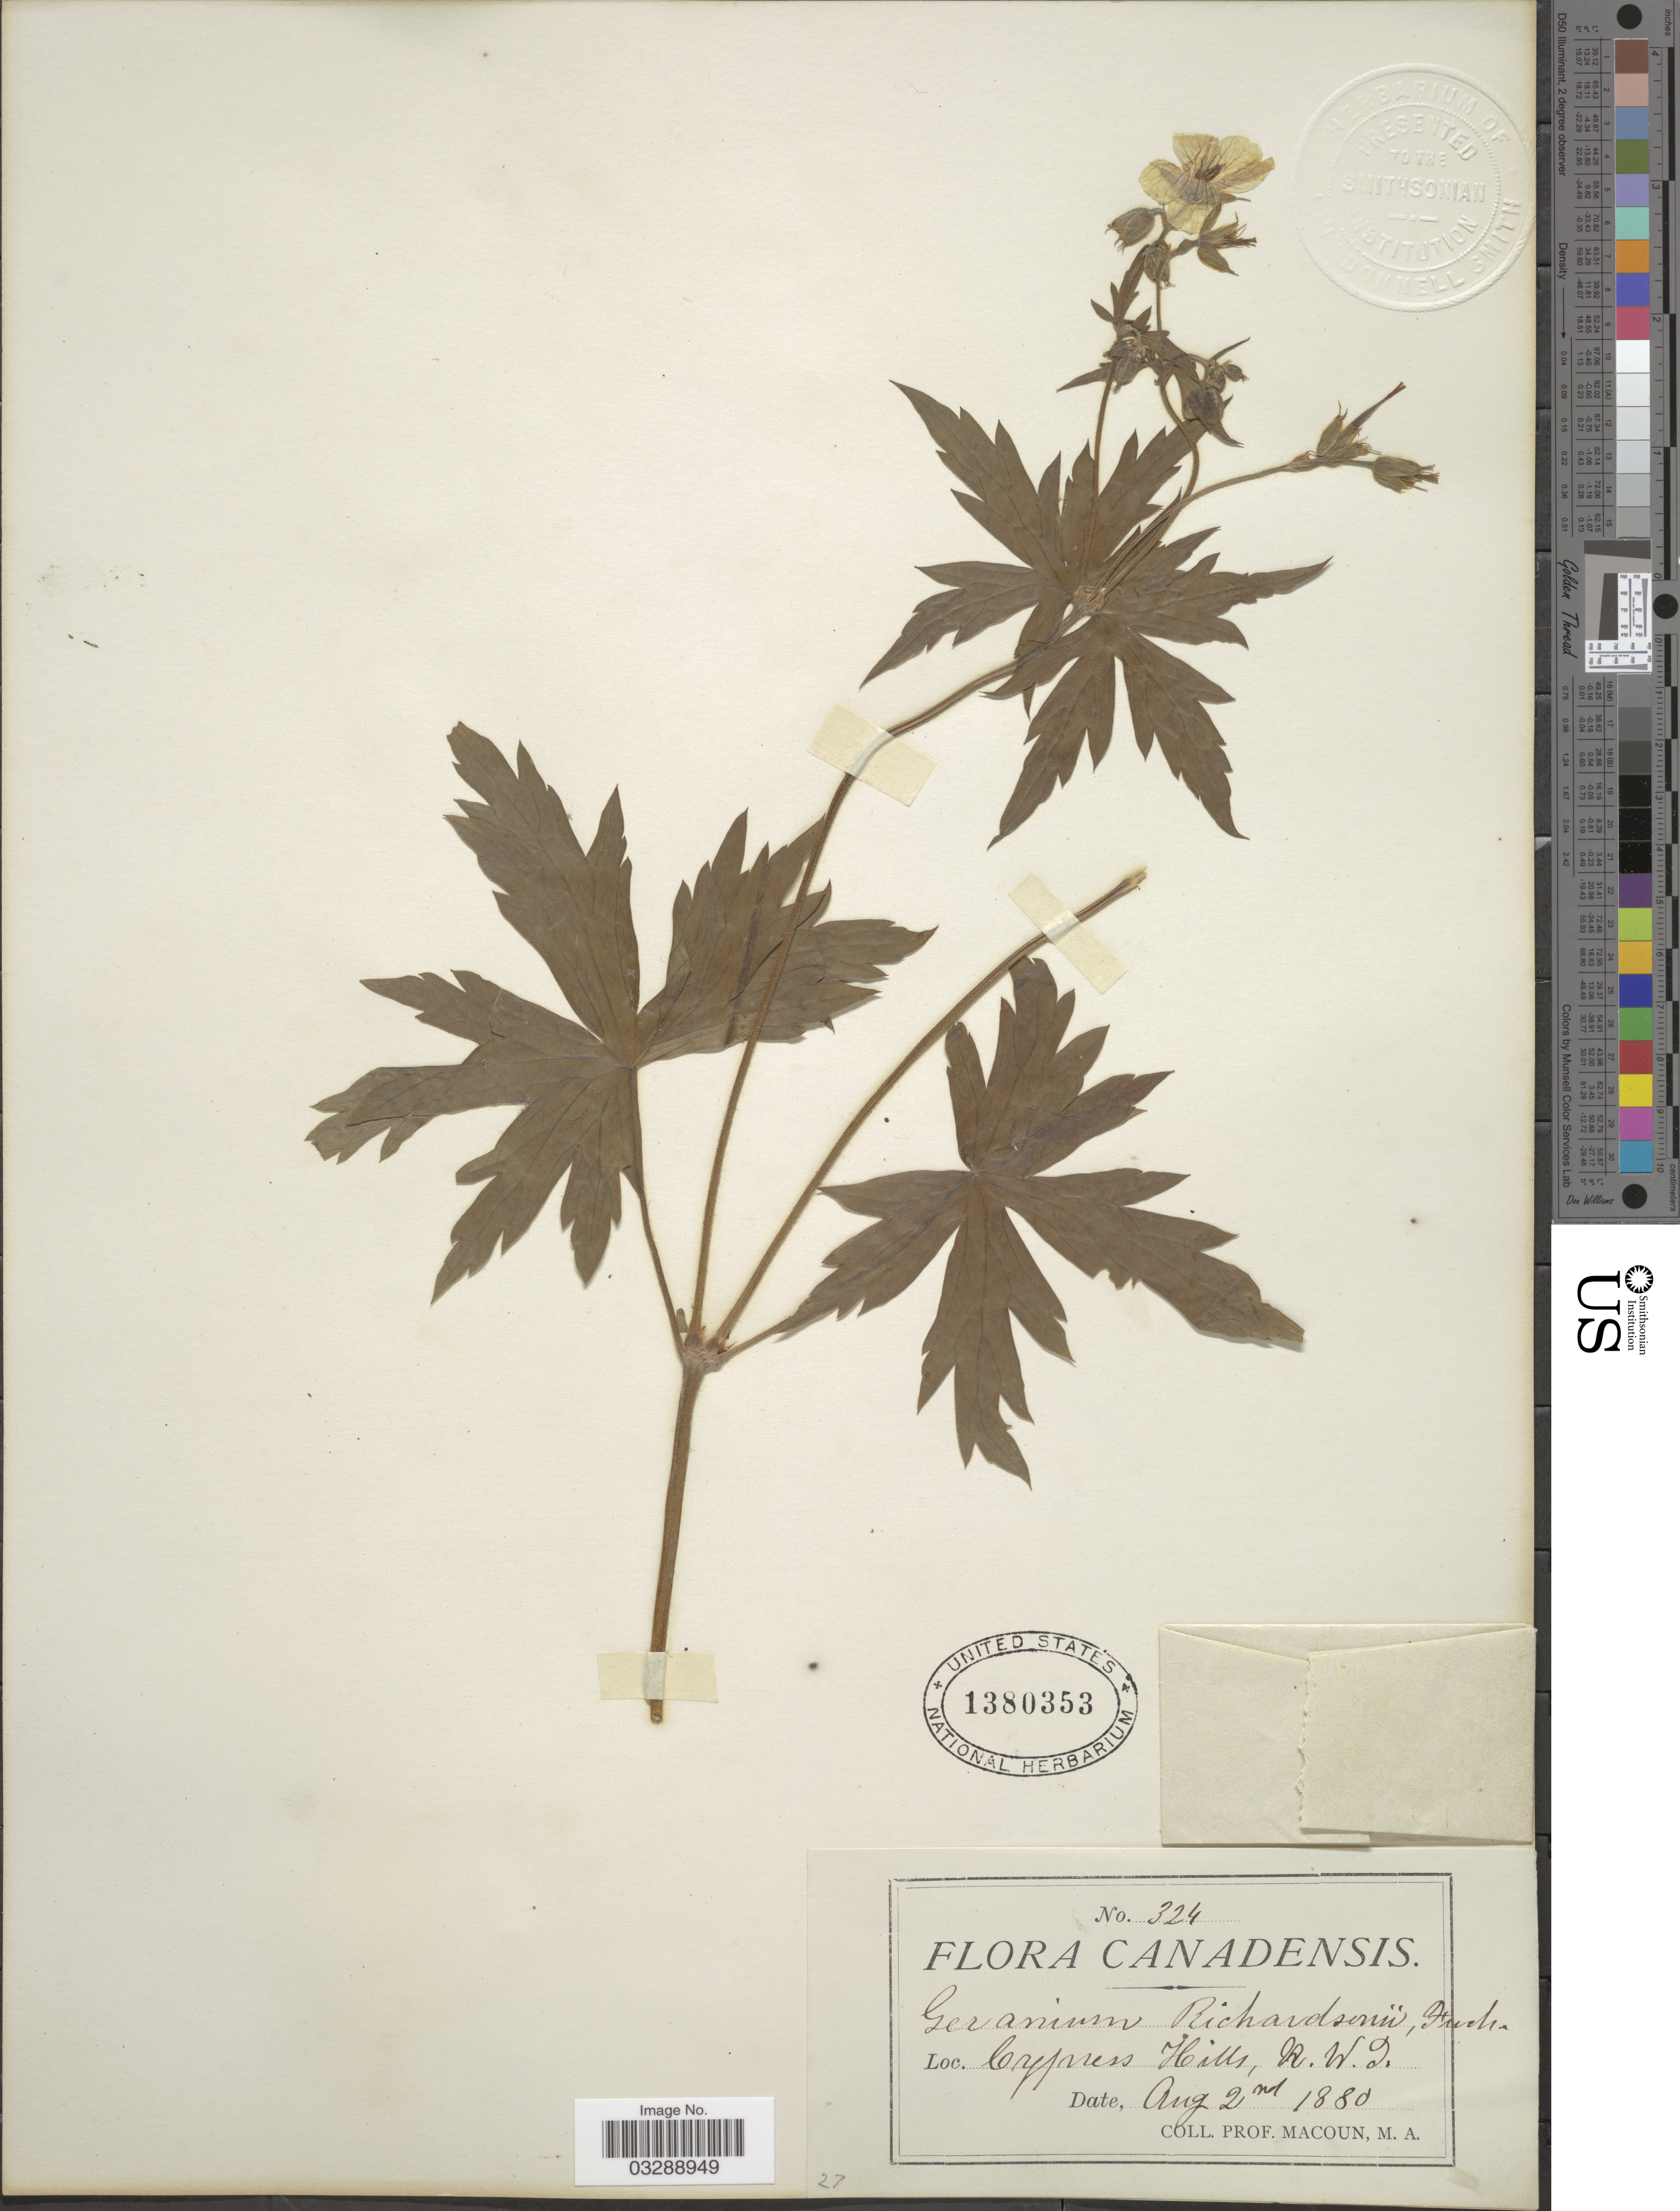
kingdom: Plantae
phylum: Tracheophyta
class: Magnoliopsida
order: Geraniales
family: Geraniaceae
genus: Geranium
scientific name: Geranium richardsonii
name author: Fisch. & Trautv.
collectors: M. Macoun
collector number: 324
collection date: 1880-08-02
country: Canada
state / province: Northwest Territories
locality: Cypress Hills.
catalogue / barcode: US 1380353